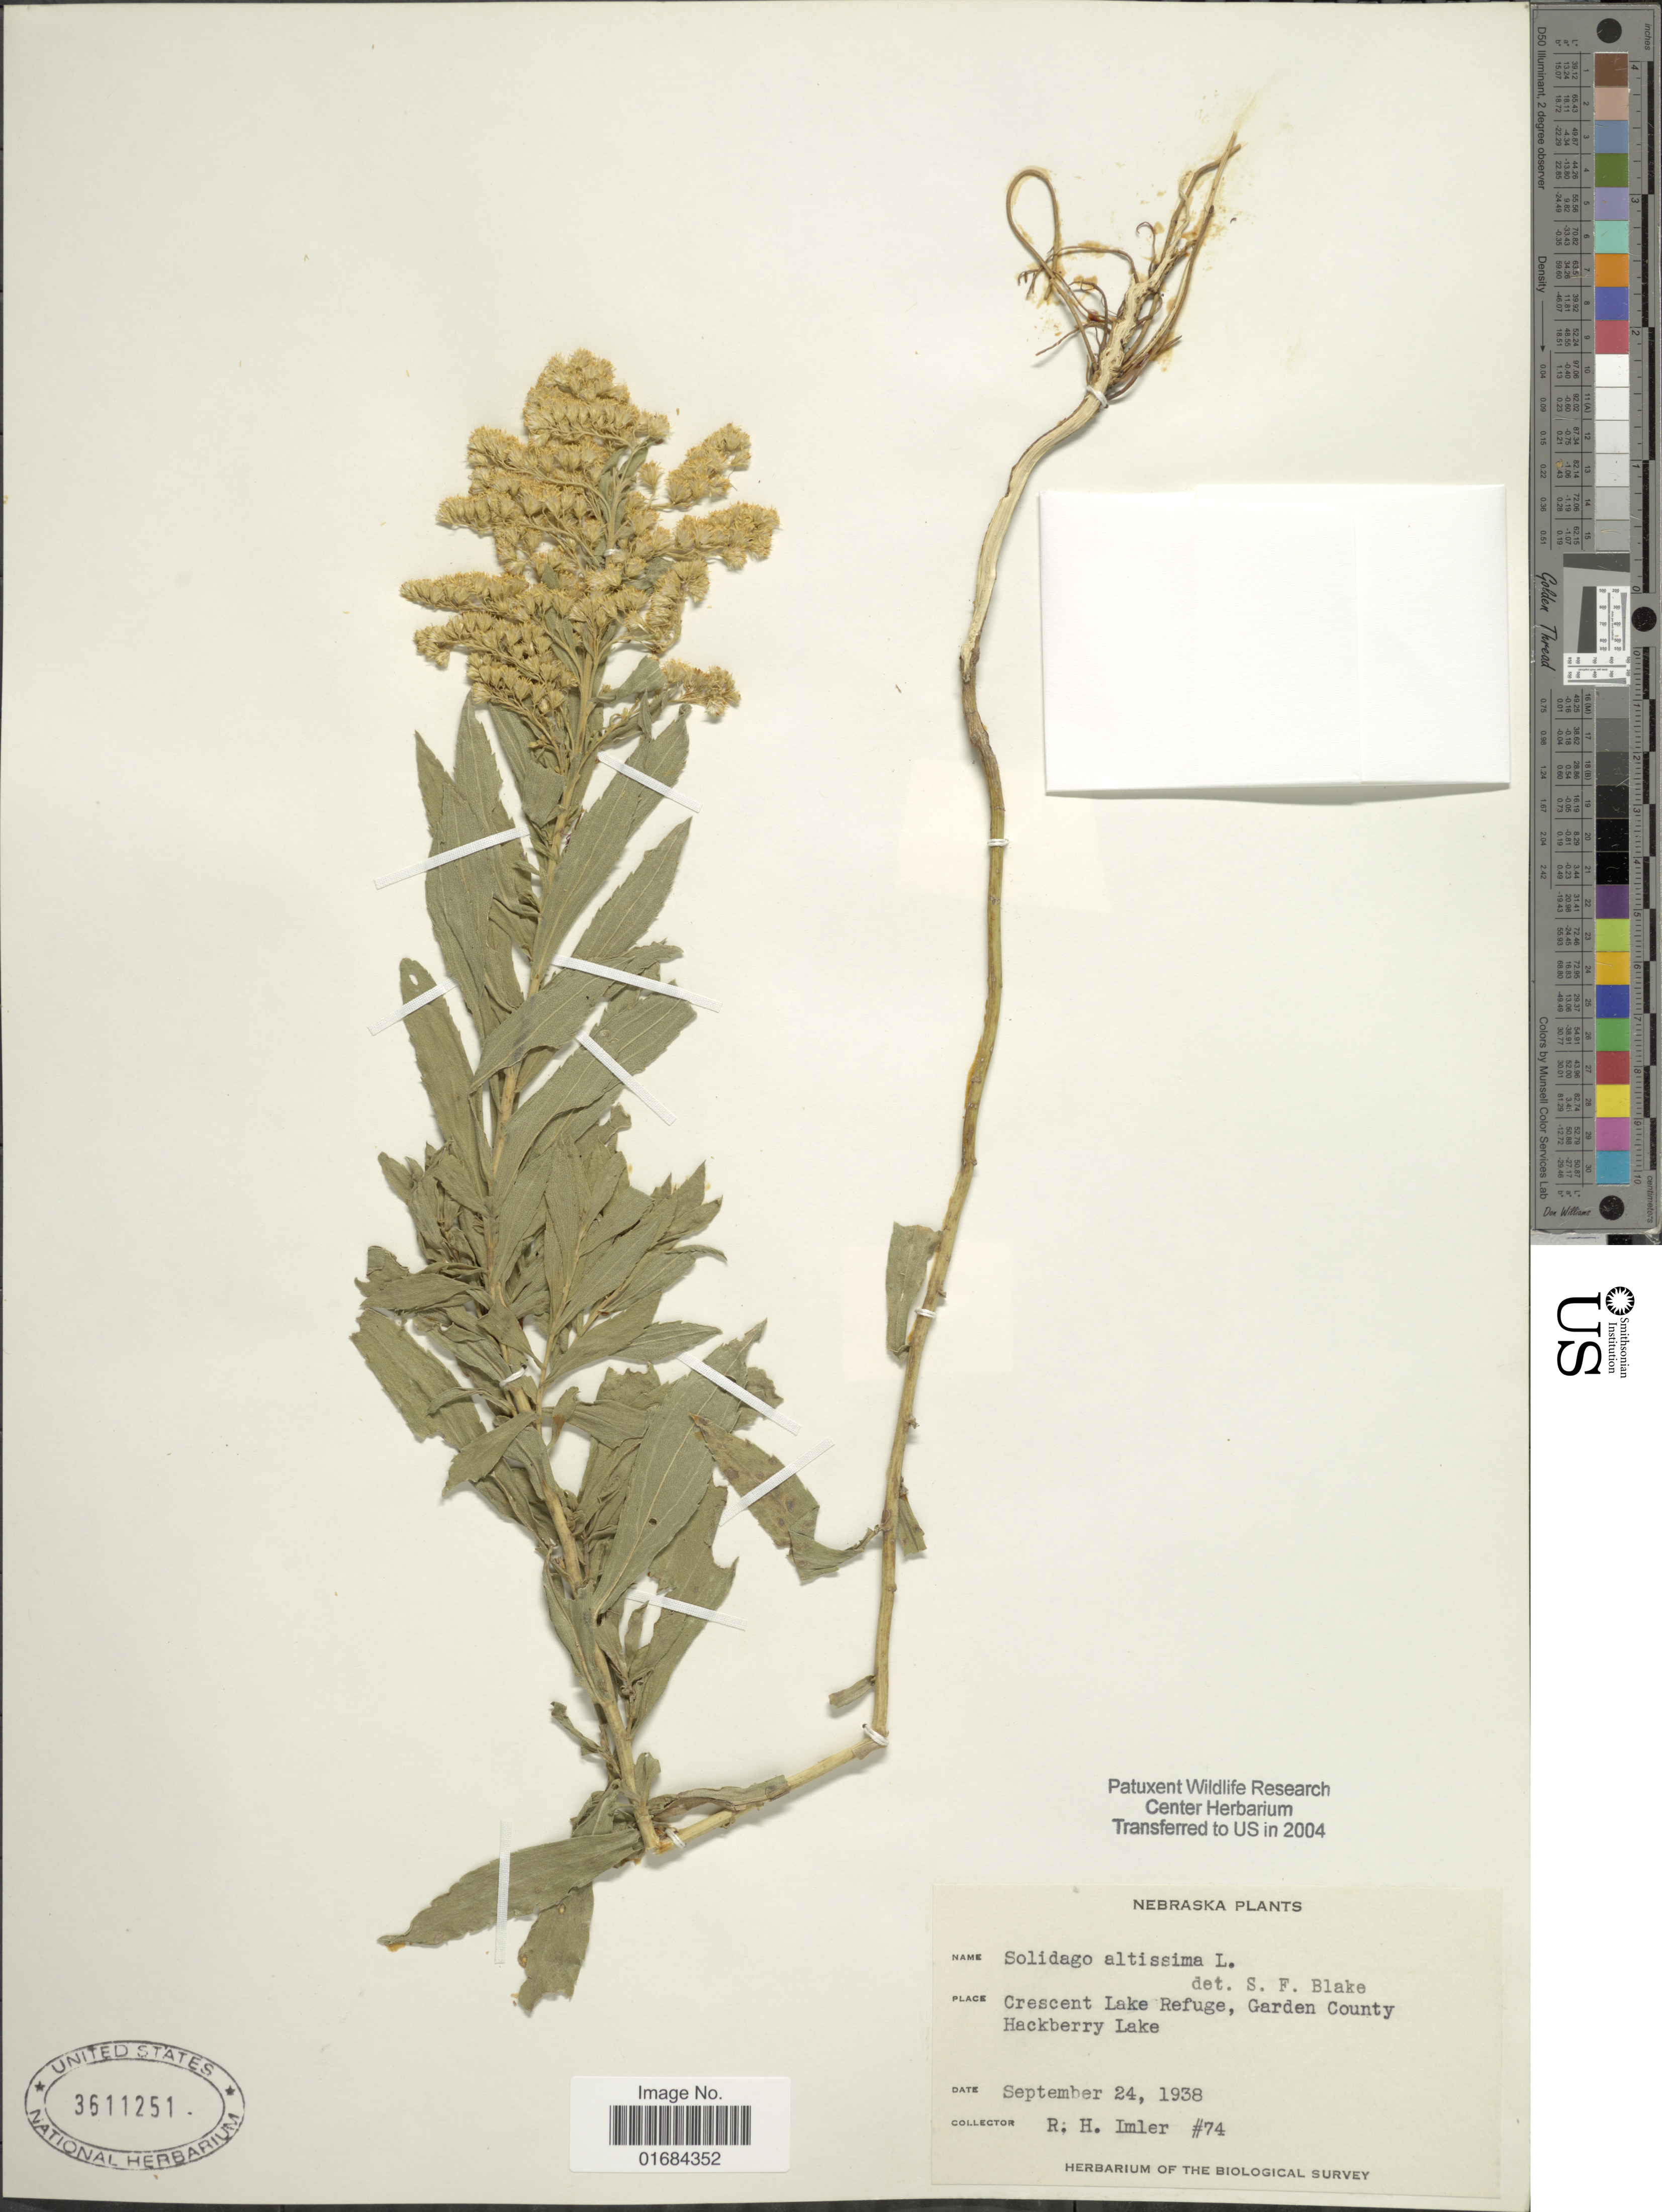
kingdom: Plantae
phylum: Tracheophyta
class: Magnoliopsida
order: Asterales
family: Asteraceae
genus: Solidago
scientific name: Solidago altissima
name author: L.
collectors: R. Imler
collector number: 74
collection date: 1938-09-24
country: United States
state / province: Nebraska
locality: Crescent Lake Refuge, Garden County Hackberry Lake.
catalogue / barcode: US 3611251